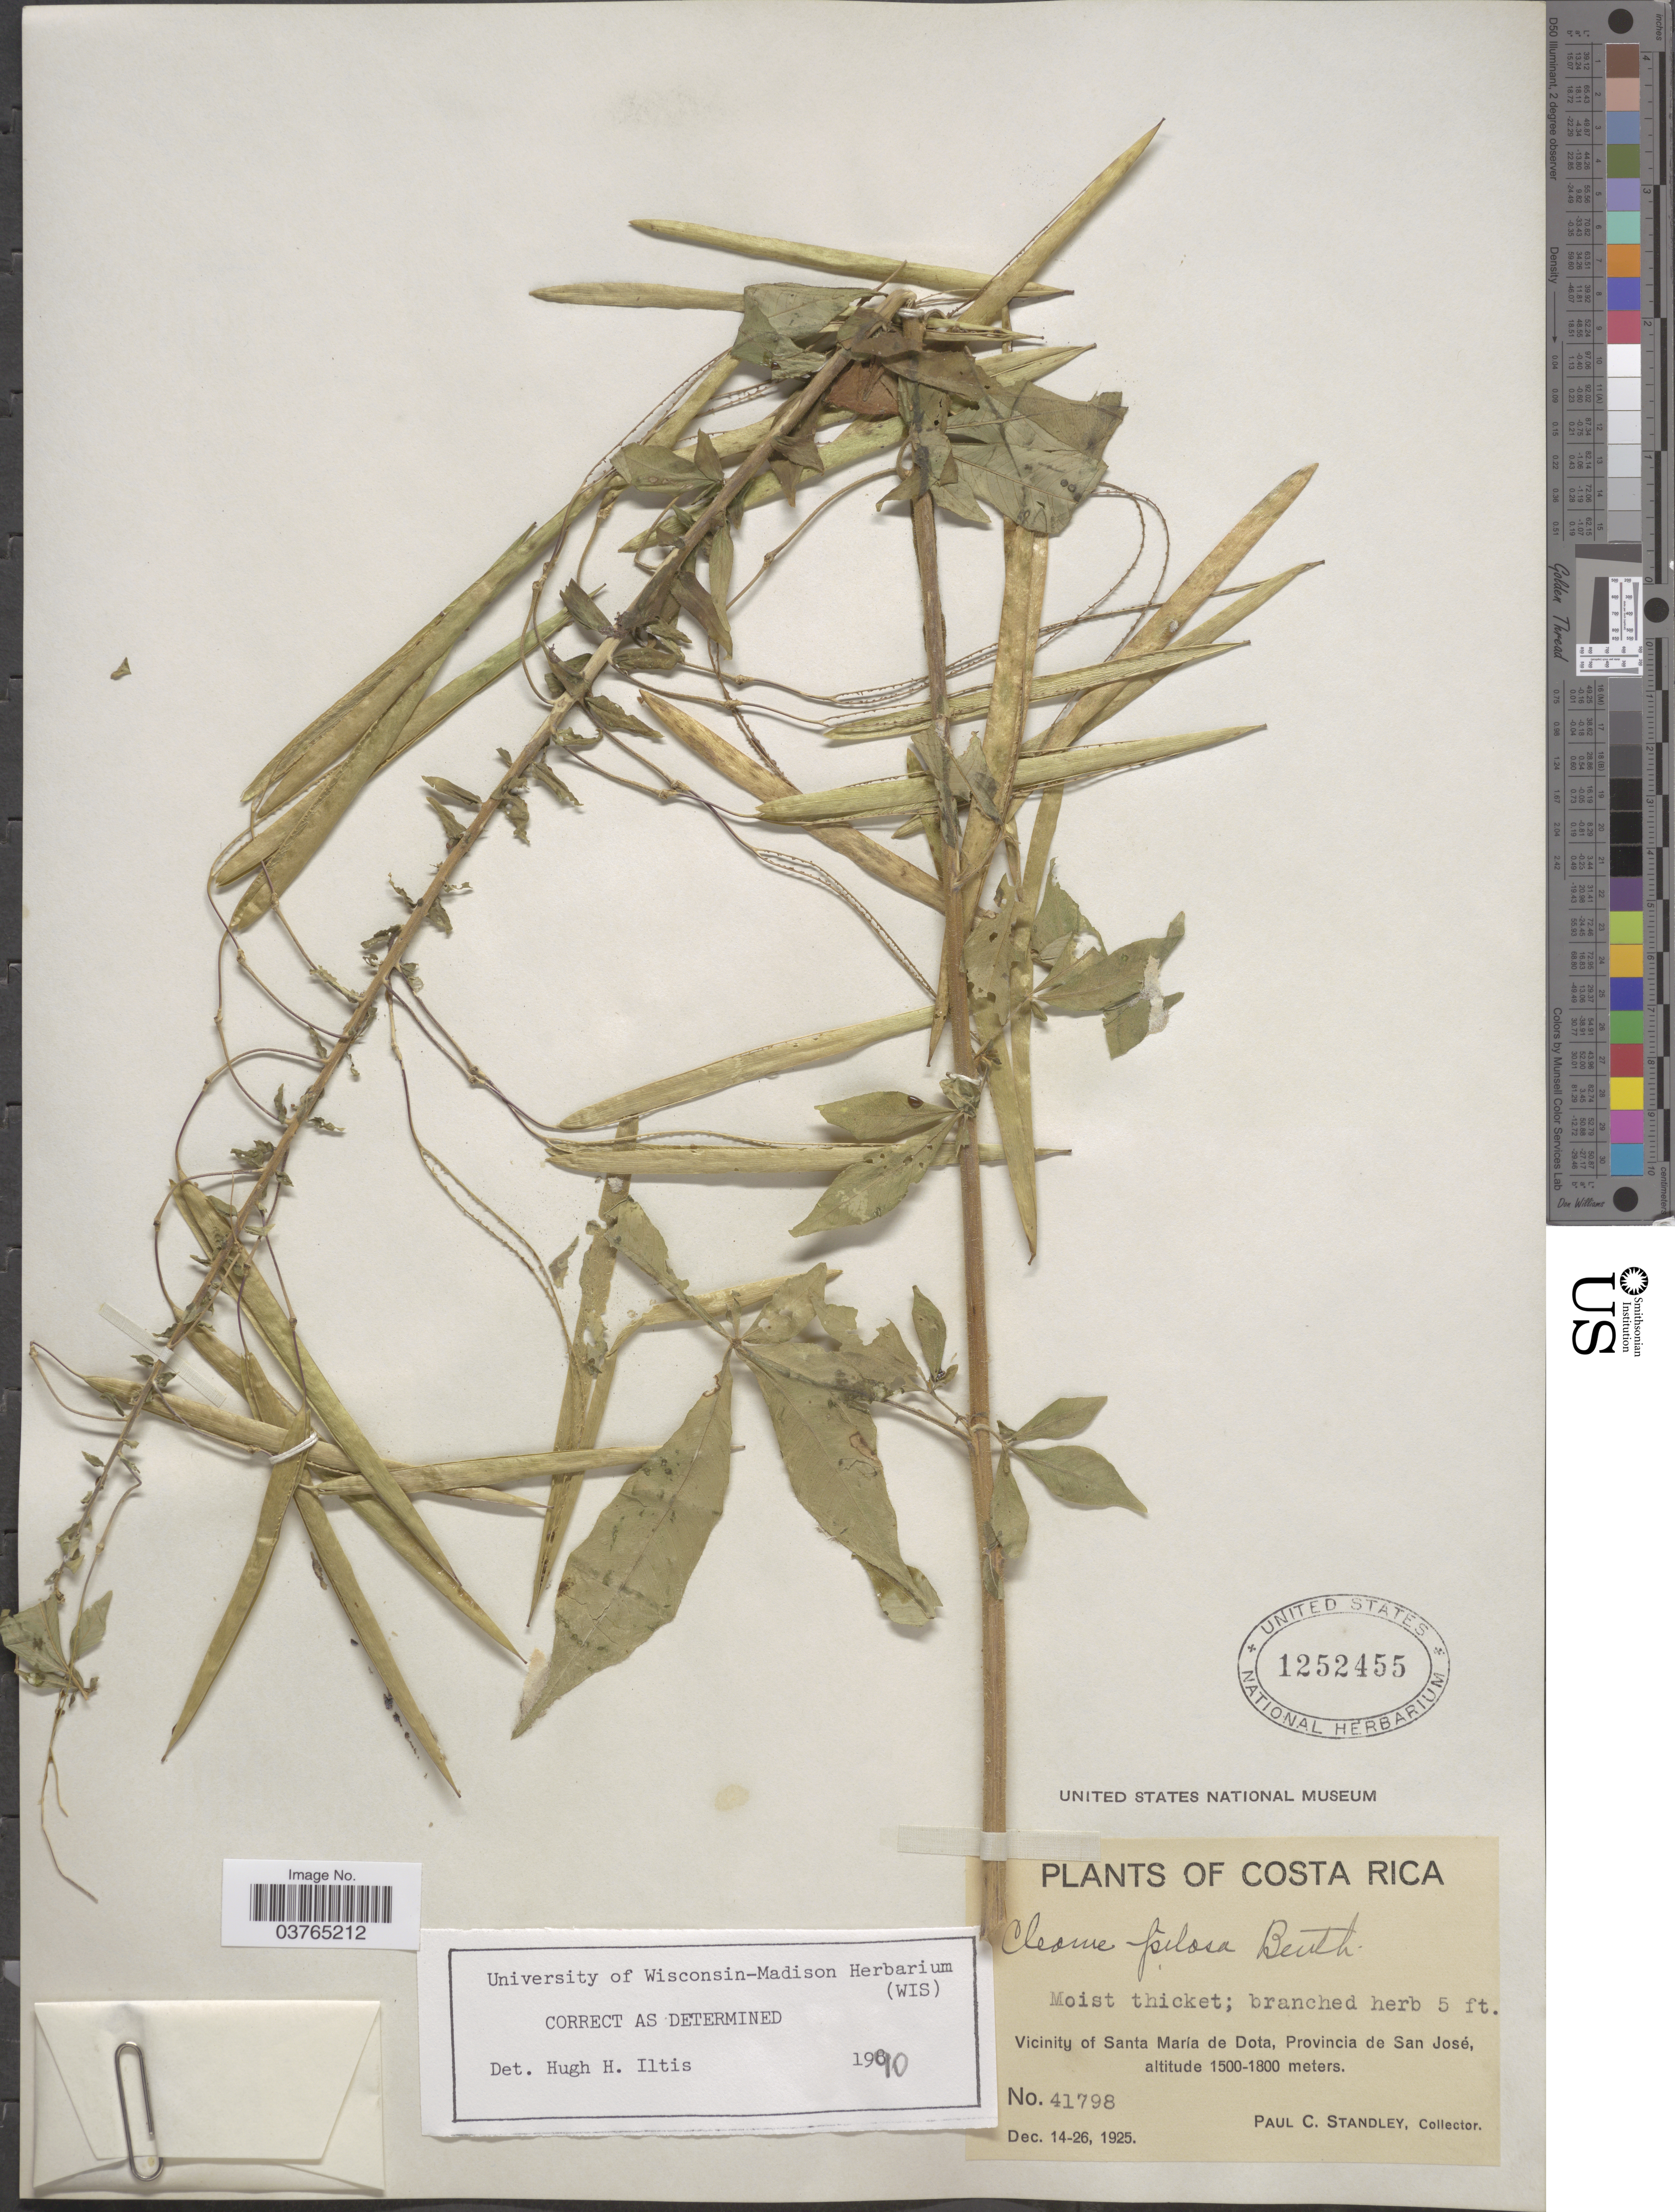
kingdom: Plantae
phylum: Tracheophyta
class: Magnoliopsida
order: Brassicales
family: Cleomaceae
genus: Cochranella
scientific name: Cochranella pilosa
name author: (Benth.) E.M. McGinty & Roalson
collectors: P. C. Standley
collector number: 41798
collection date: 1925-12-14/1925-12-26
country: Costa Rica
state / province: San José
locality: Vicinity of Santa Maria de Dota.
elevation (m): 1500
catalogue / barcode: US 1252455